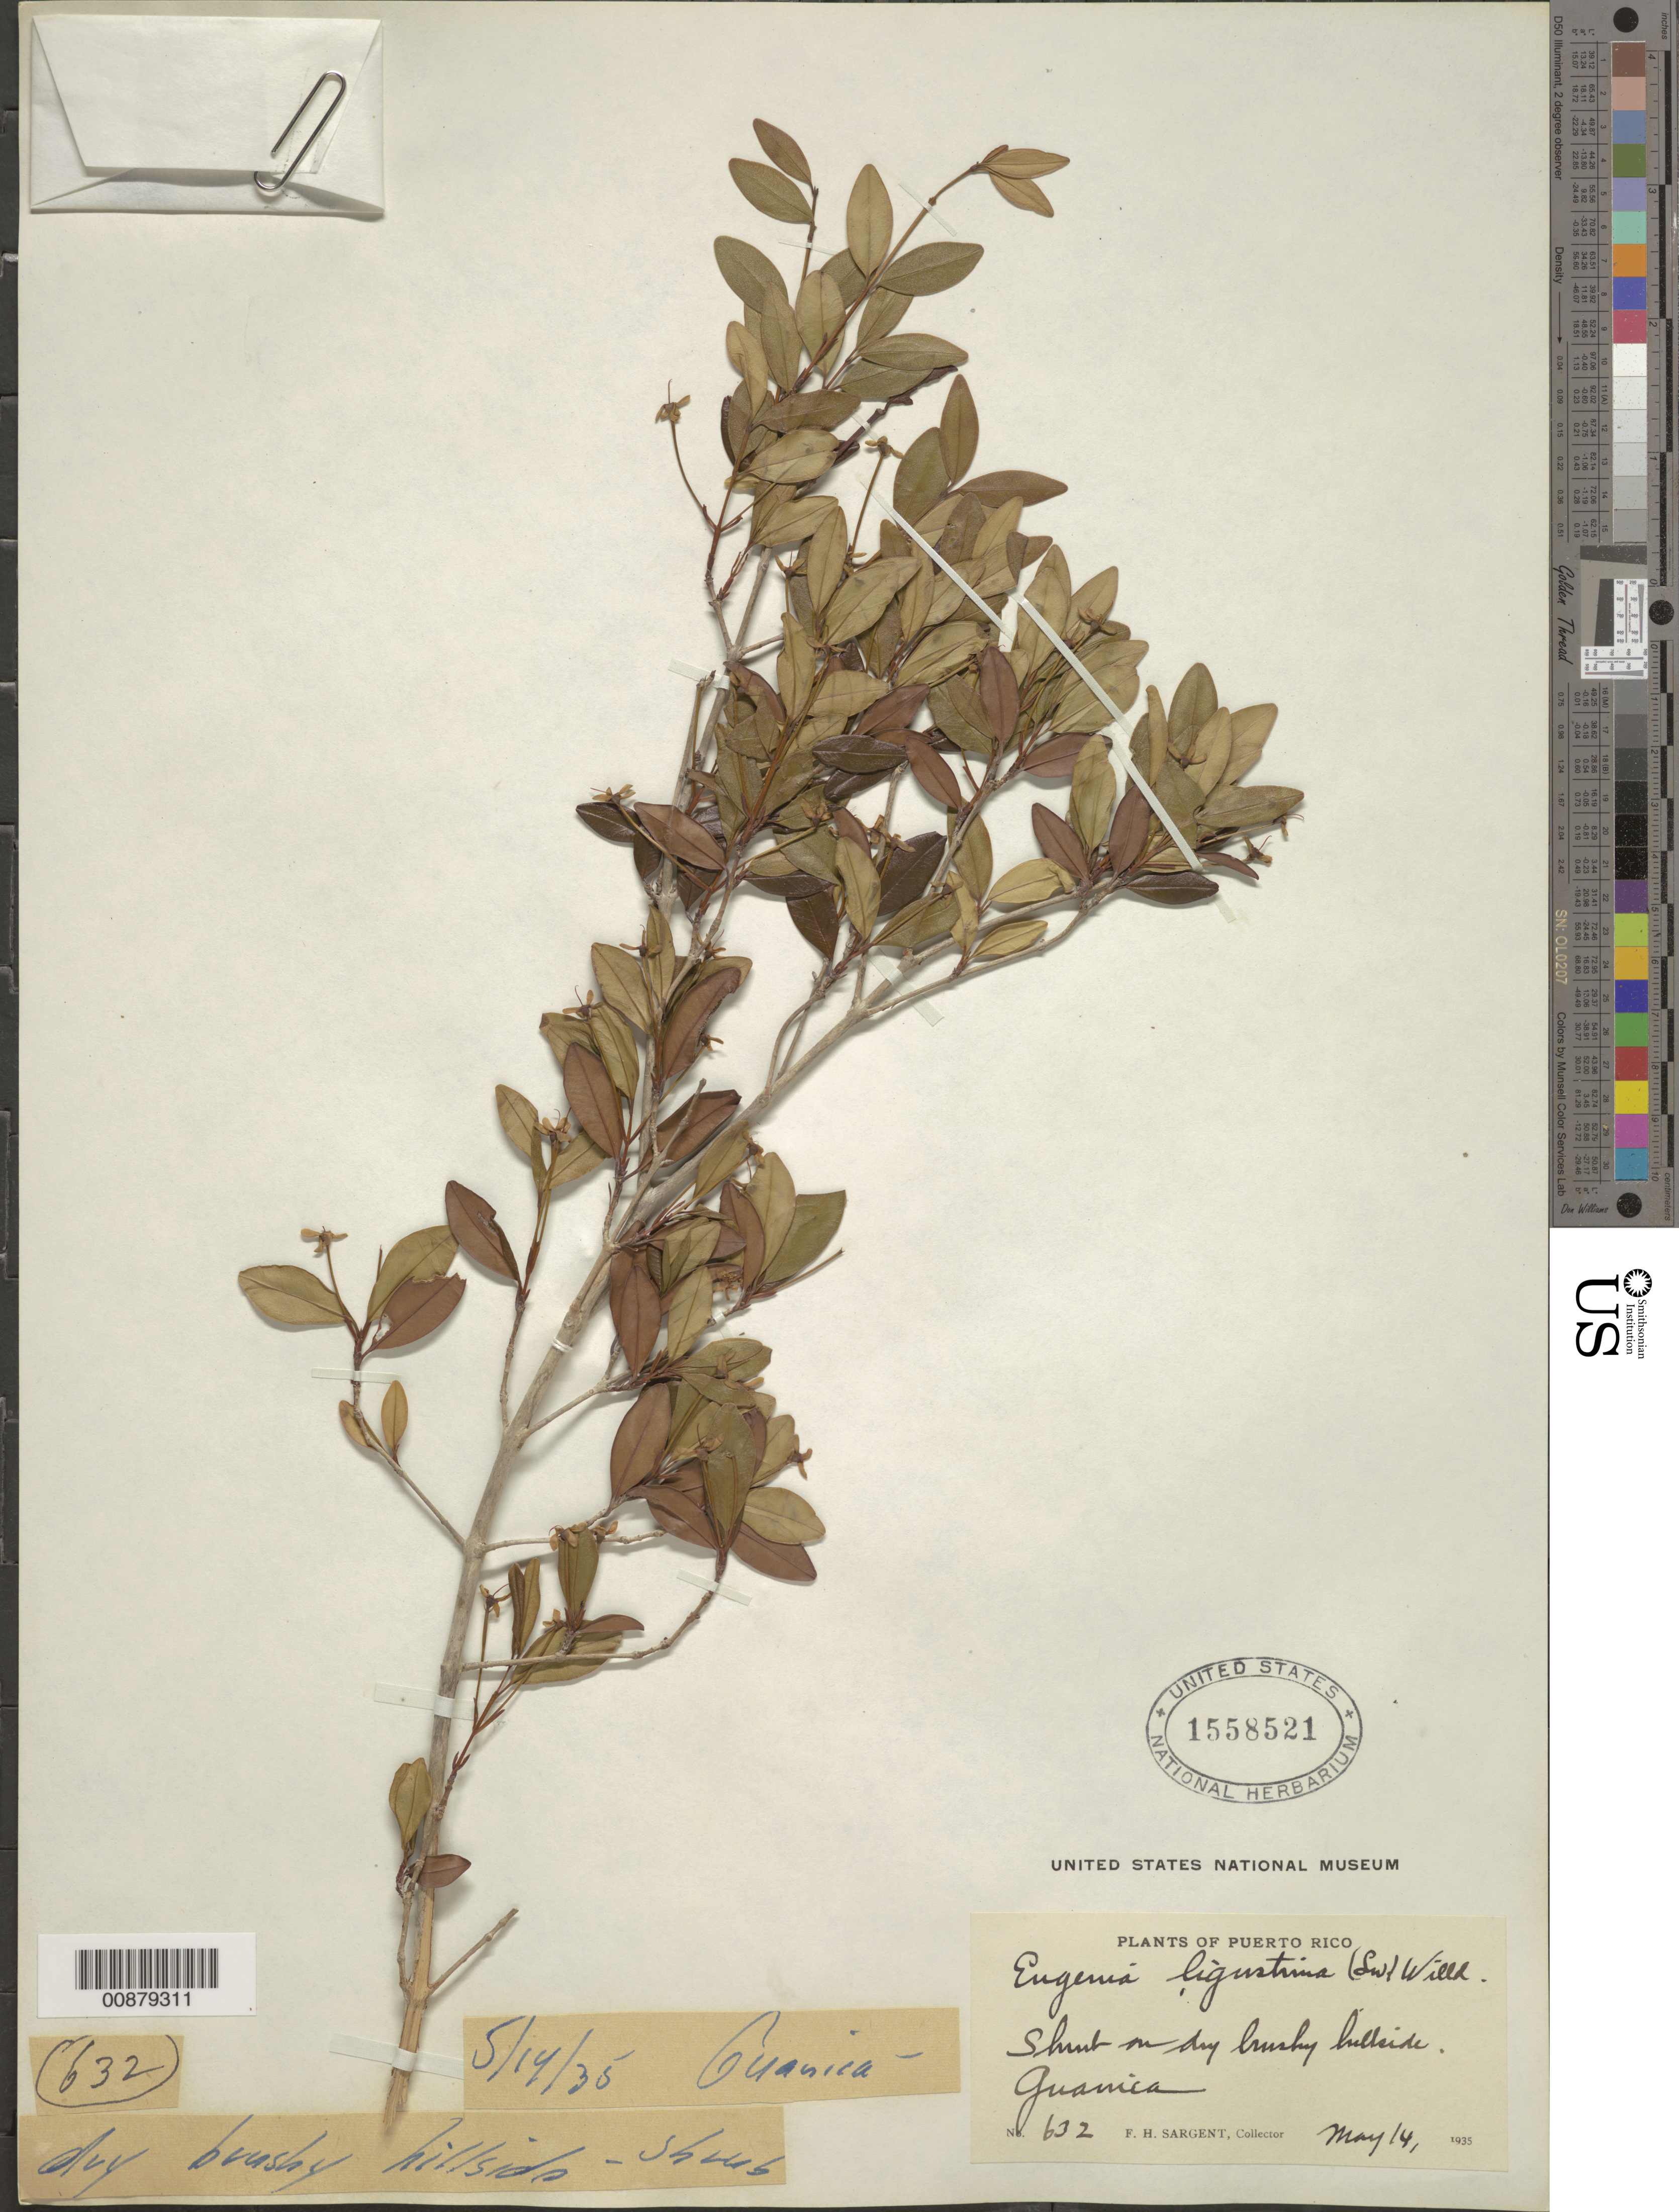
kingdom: Plantae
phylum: Tracheophyta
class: Magnoliopsida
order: Myrtales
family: Myrtaceae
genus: Eugenia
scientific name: Eugenia ligustrina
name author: (Sw.) Willd.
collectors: F. H. Sargent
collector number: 632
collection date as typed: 14 May 1935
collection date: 1935-05-14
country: Puerto Rico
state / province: Guánica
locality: Guanica.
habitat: Dry bushy hillside.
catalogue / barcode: US 1558521